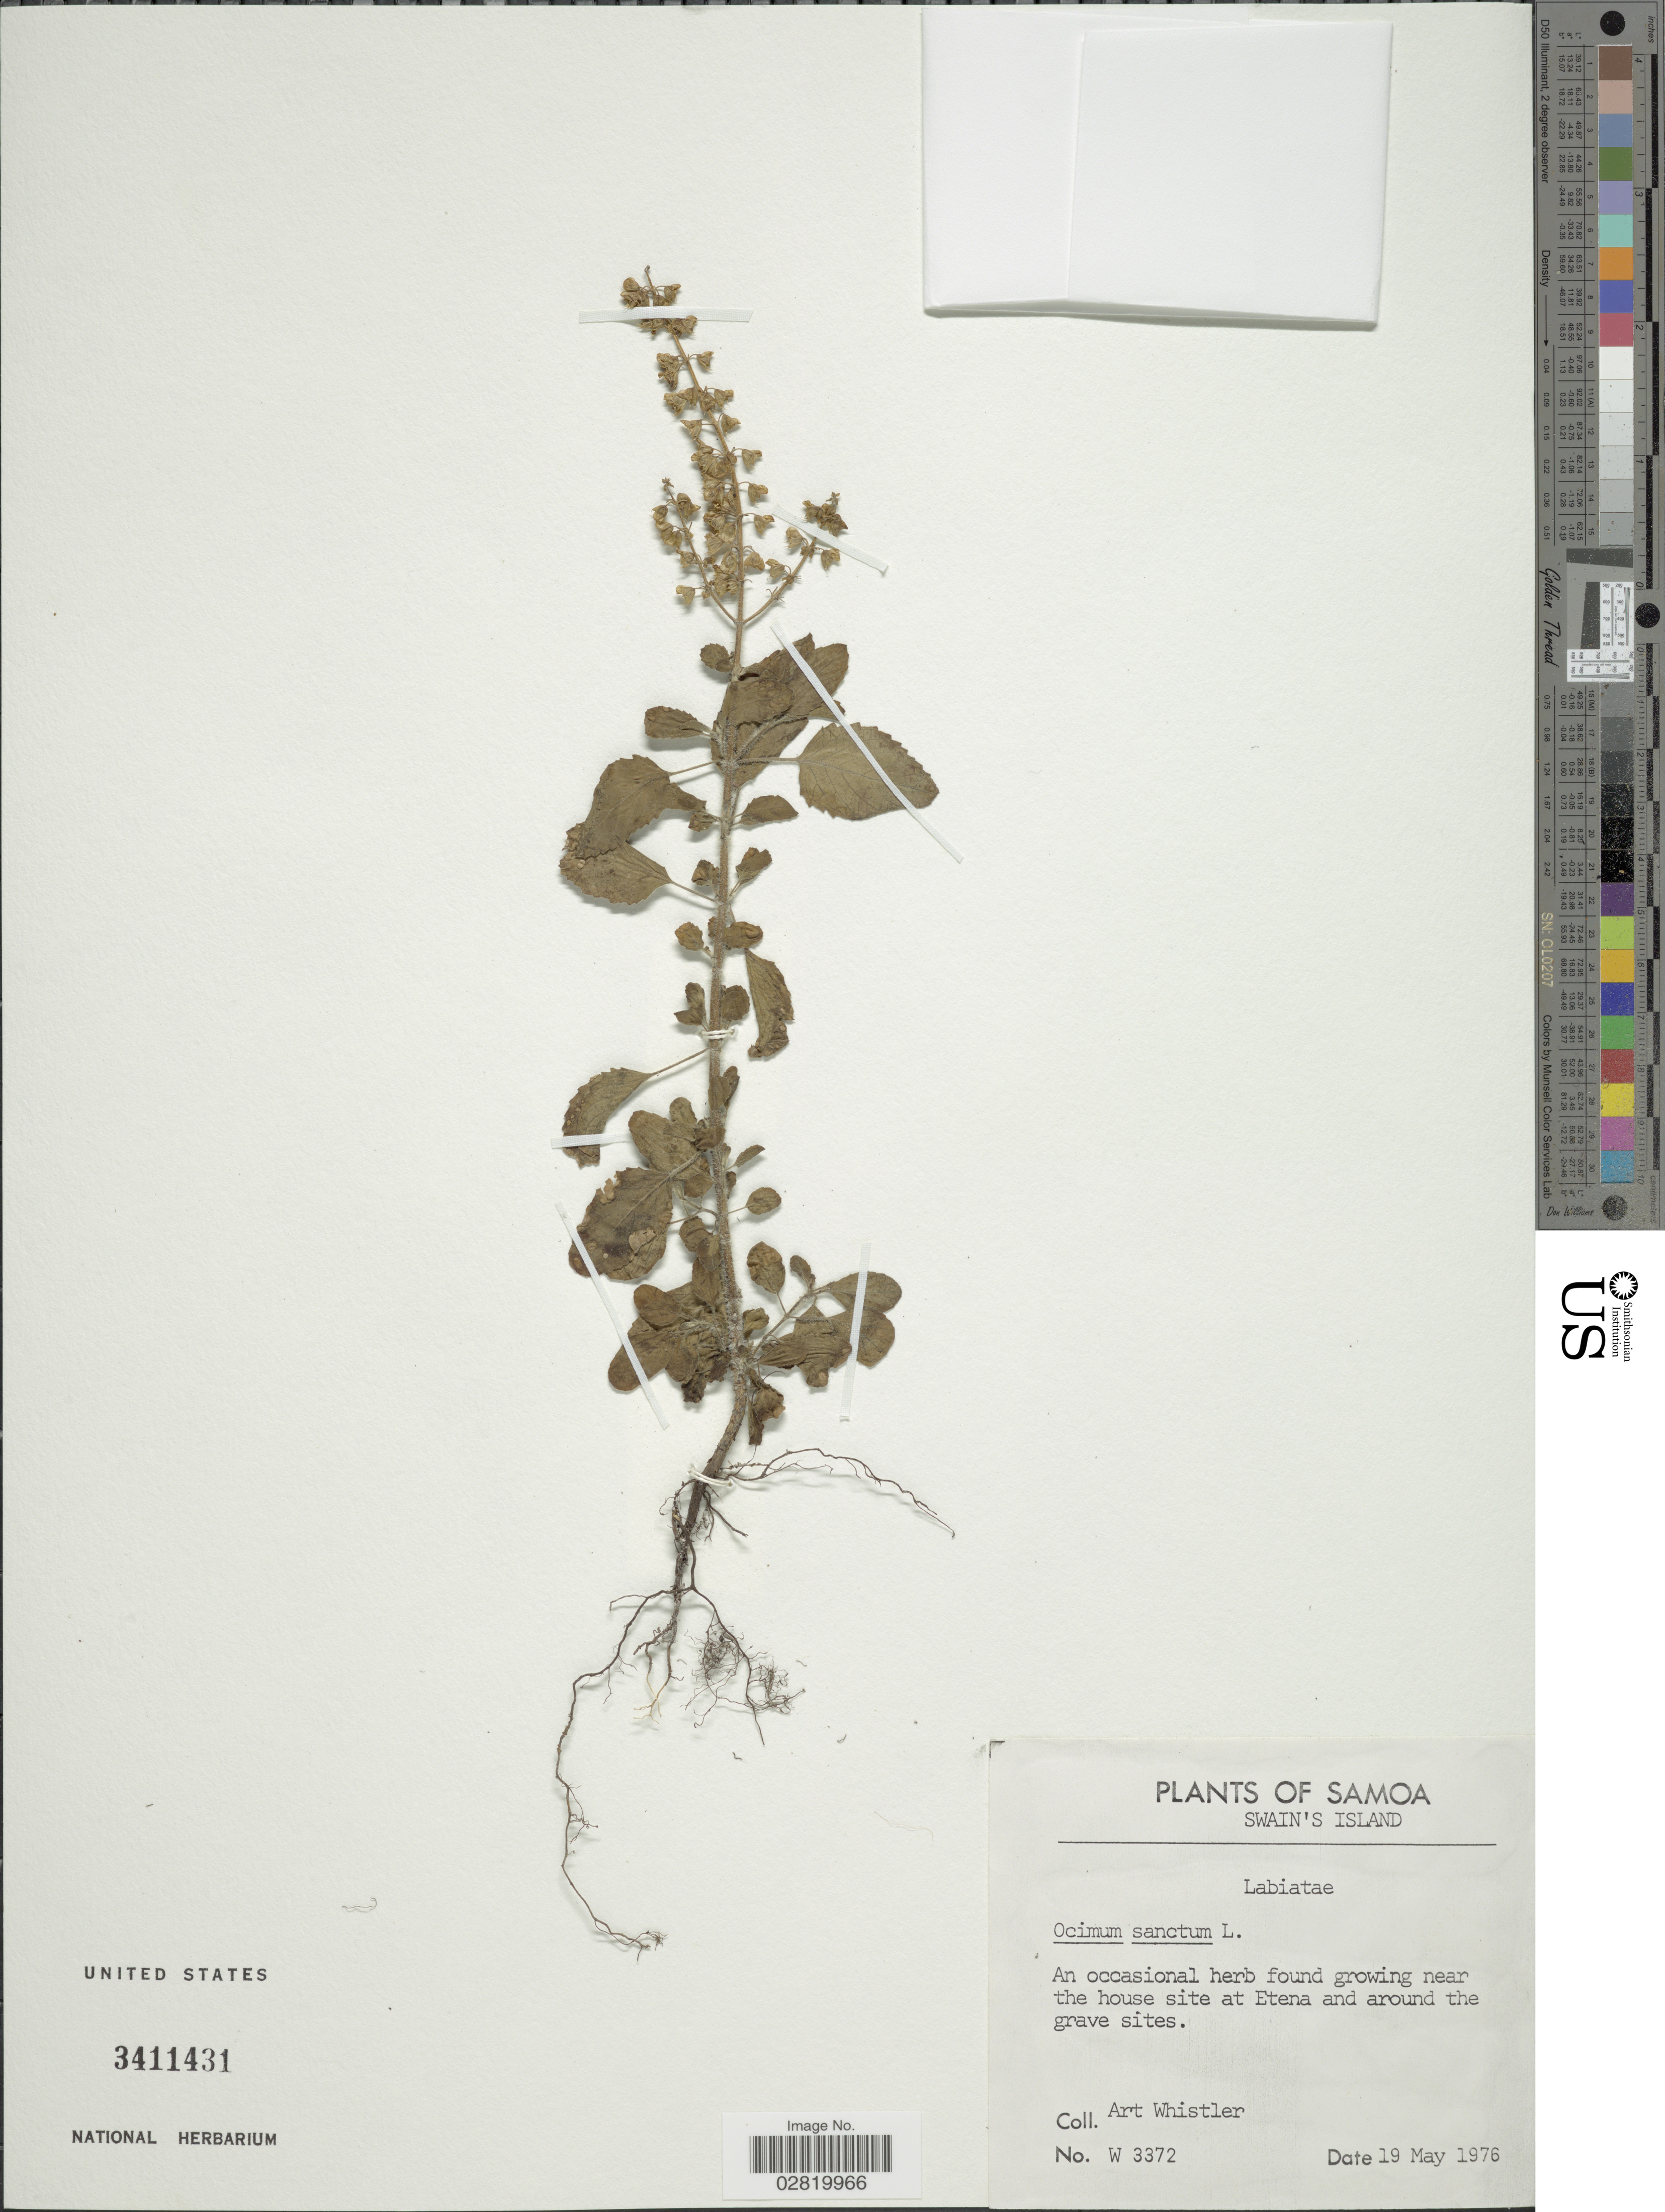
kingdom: Plantae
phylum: Tracheophyta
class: Magnoliopsida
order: Lamiales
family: Lamiaceae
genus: Ocimum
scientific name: Ocimum tenuiflorum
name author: L.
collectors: A. Whistler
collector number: W3372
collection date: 1976-05-19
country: American Samoa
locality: Samoa, Swain's Island, near the house site at Etena and around the grave sites.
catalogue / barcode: US 3411431